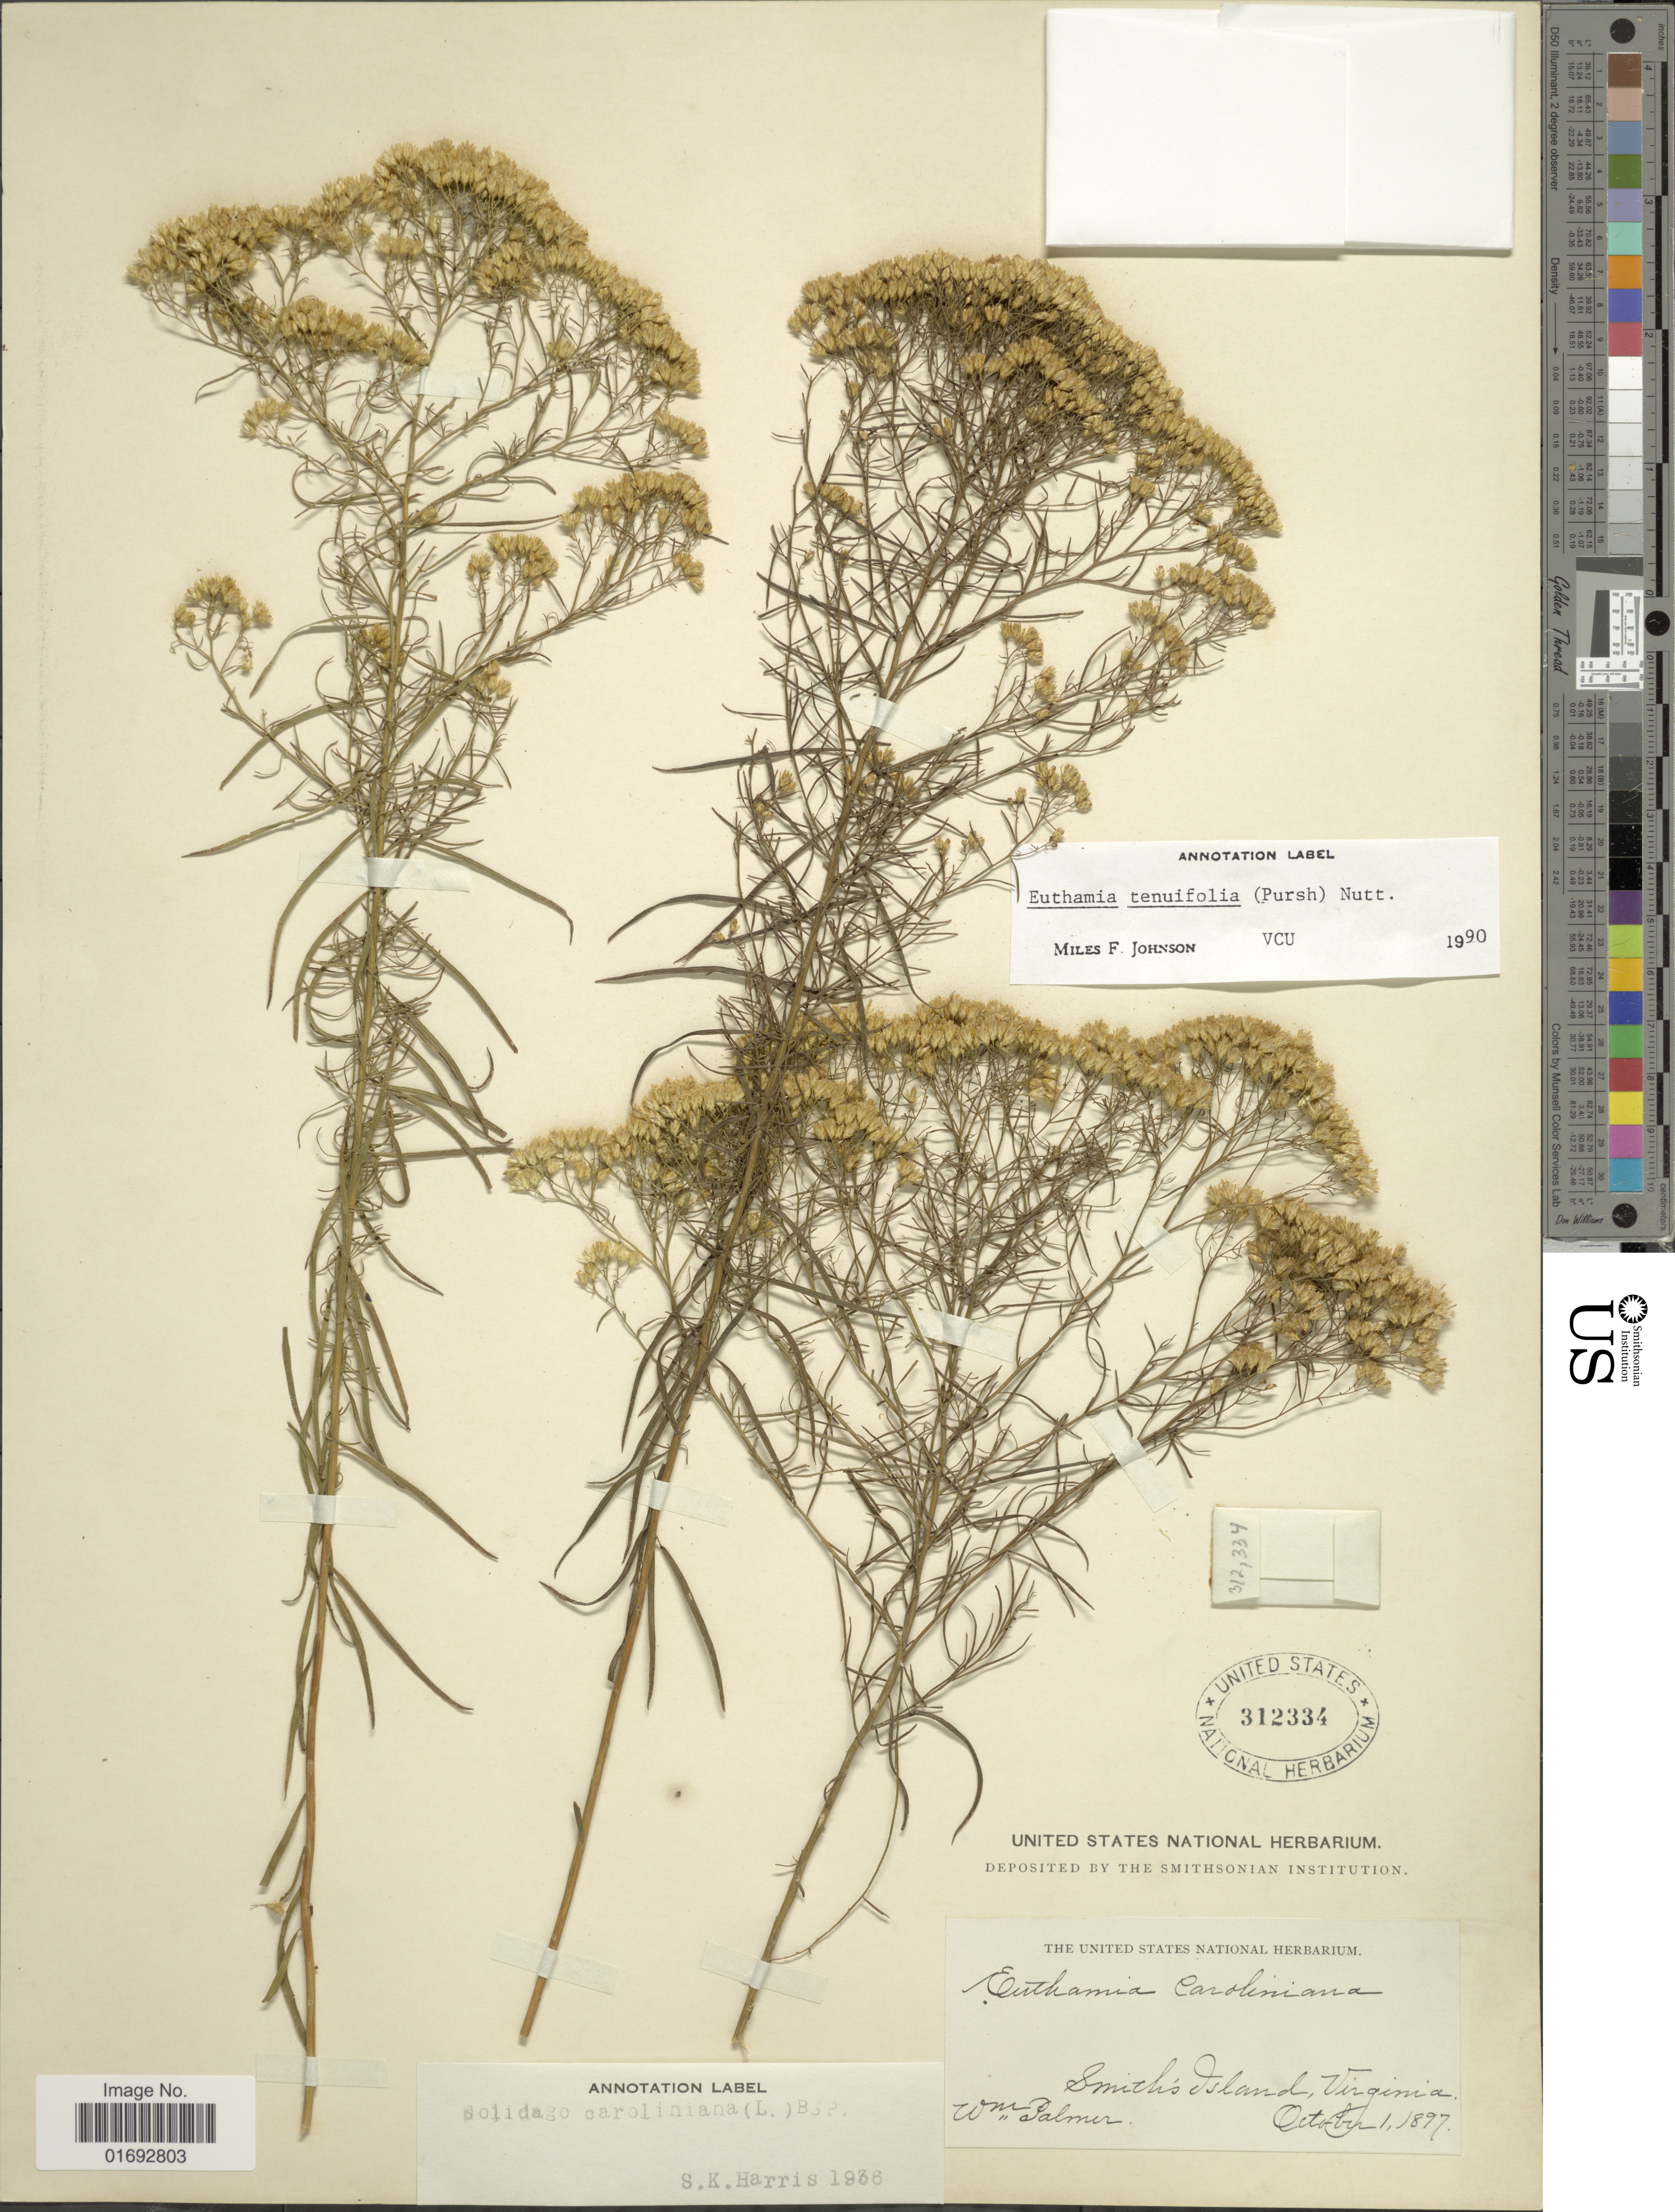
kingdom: Plantae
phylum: Tracheophyta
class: Magnoliopsida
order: Asterales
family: Asteraceae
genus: Euthamia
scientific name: Euthamia tenuifolia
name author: (Pursh) Nutt.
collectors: W. Palmer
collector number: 312334?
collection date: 1897-10-01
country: United States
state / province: Virginia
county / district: Northampton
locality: Smith's Island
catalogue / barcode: US 312334